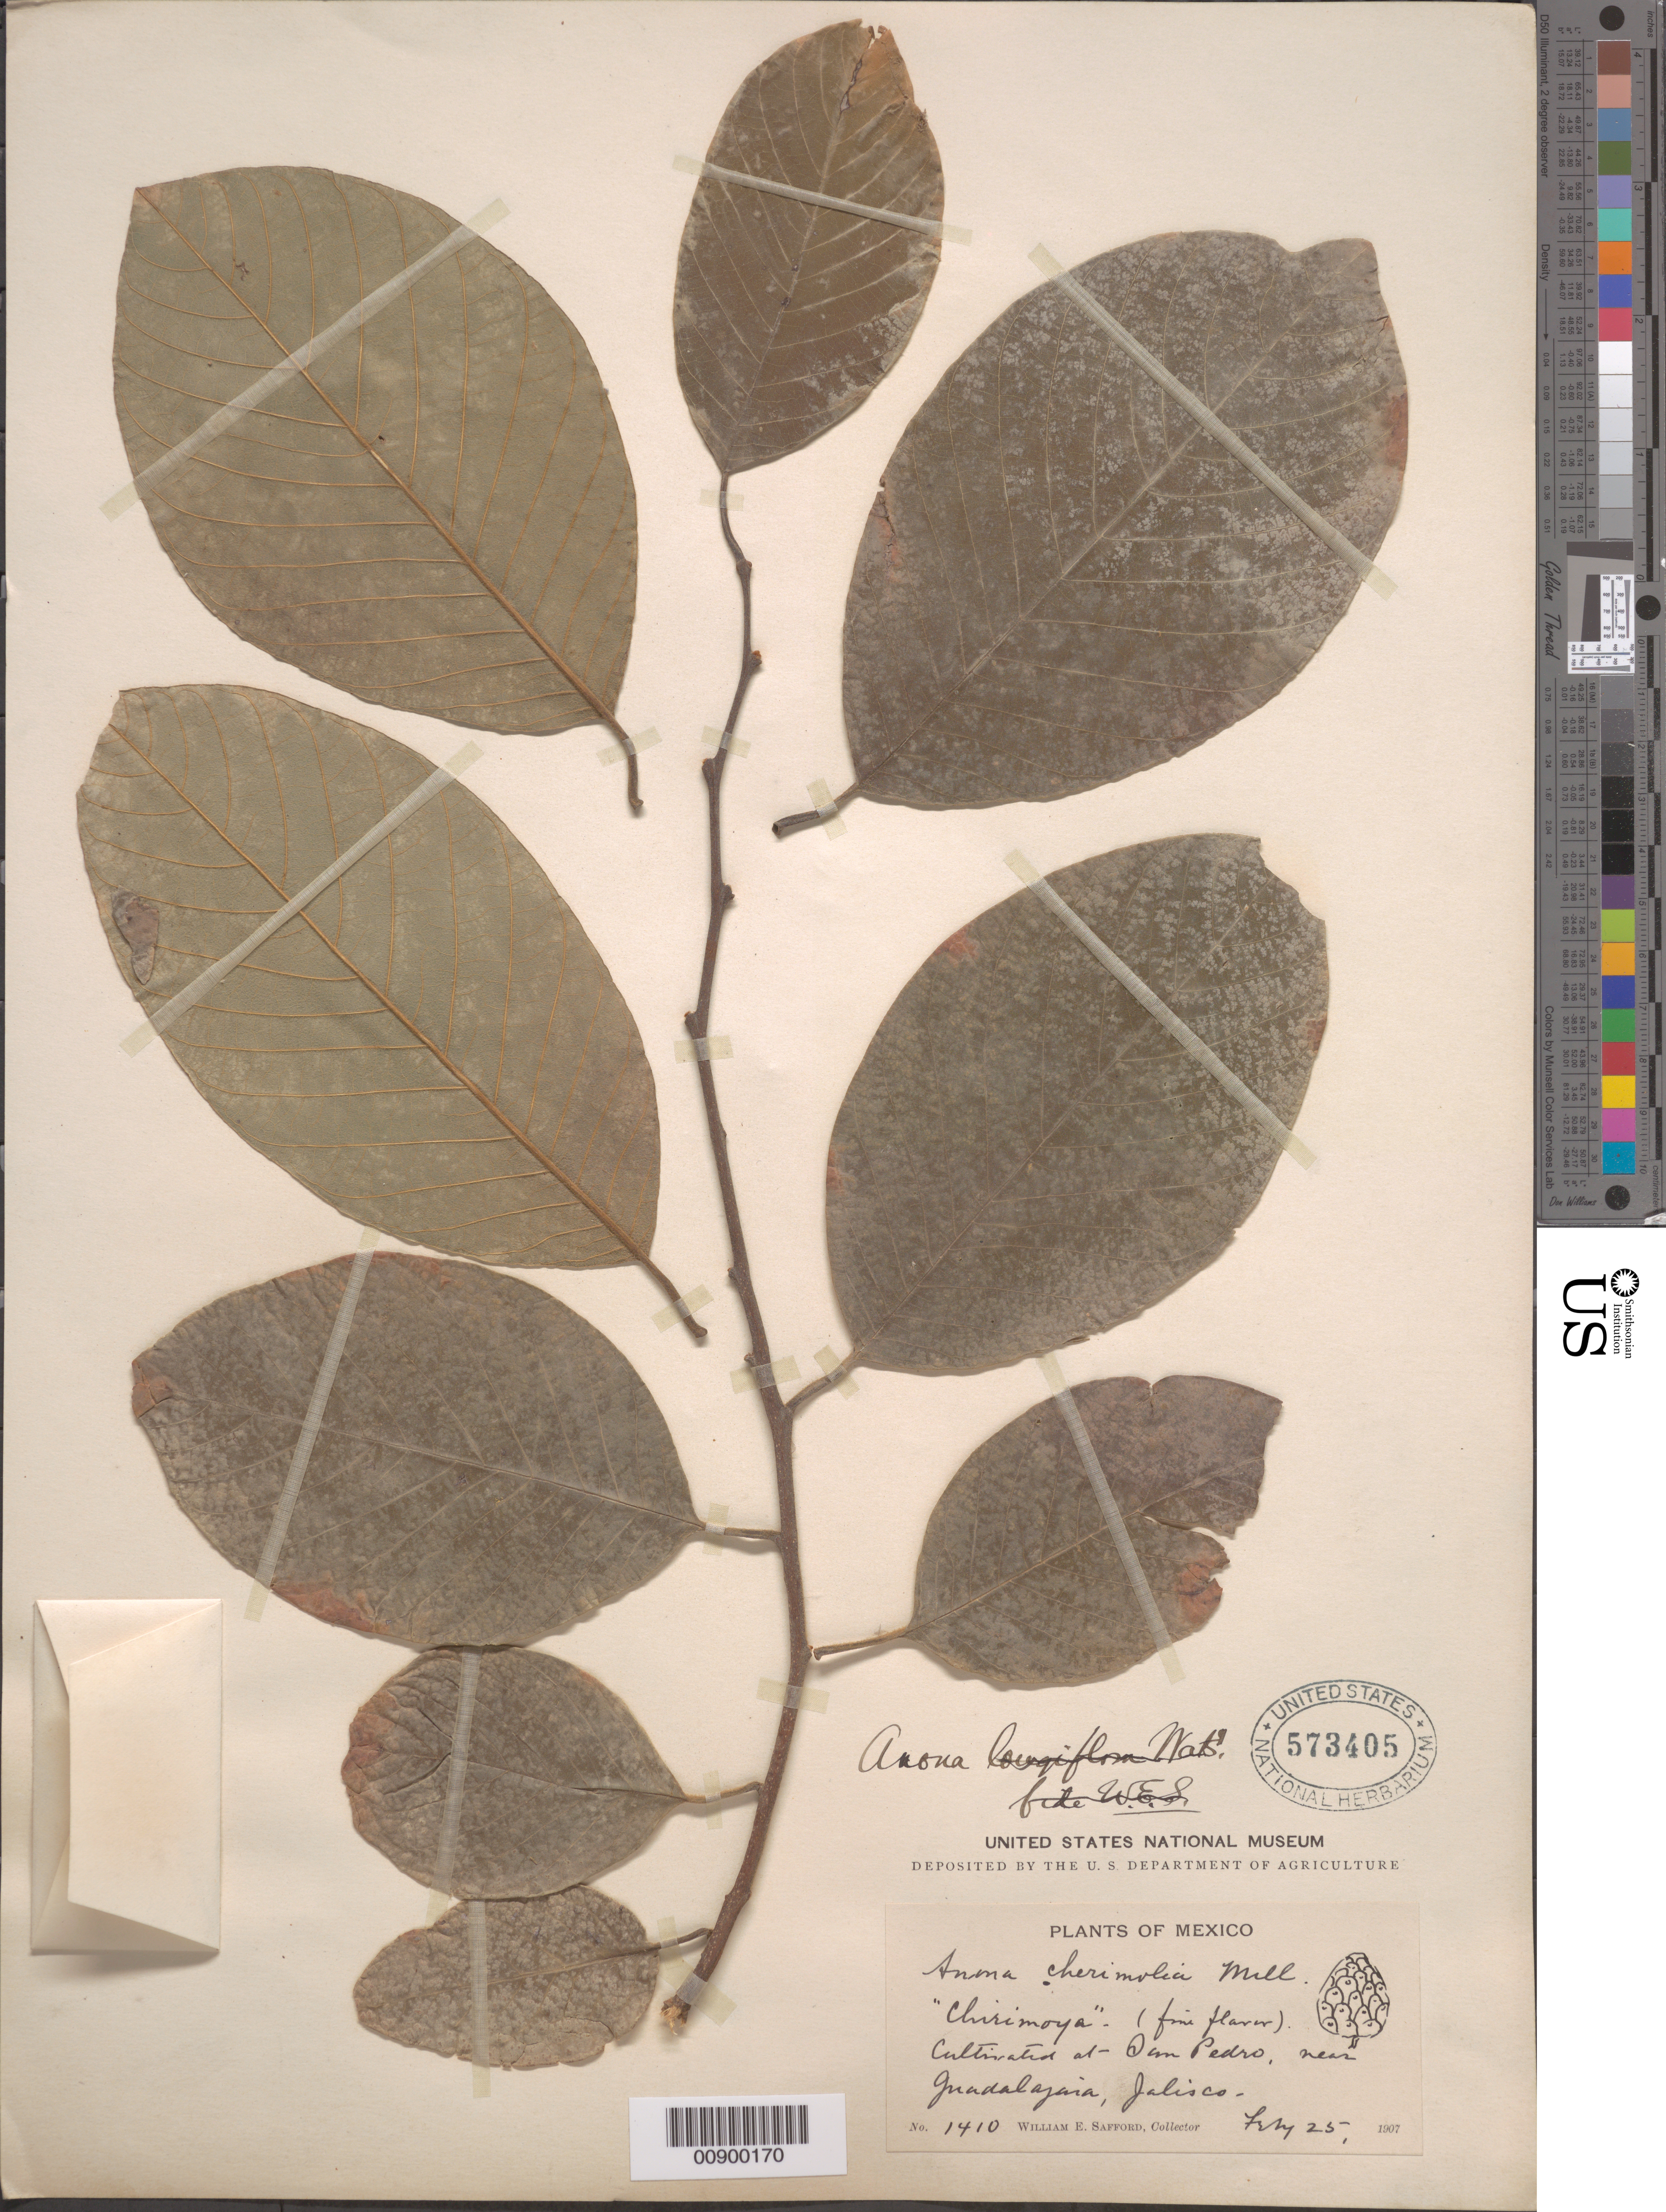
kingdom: Plantae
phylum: Tracheophyta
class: Magnoliopsida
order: Magnoliales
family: Annonaceae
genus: Annona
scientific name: Annona cherimola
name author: Mill.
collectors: W. E. Safford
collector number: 1410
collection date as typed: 25 Feb 1907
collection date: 1907-02-25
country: Mexico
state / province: Jalisco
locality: San Pedro, near Guadalajara, Jalisco.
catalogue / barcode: US 573405